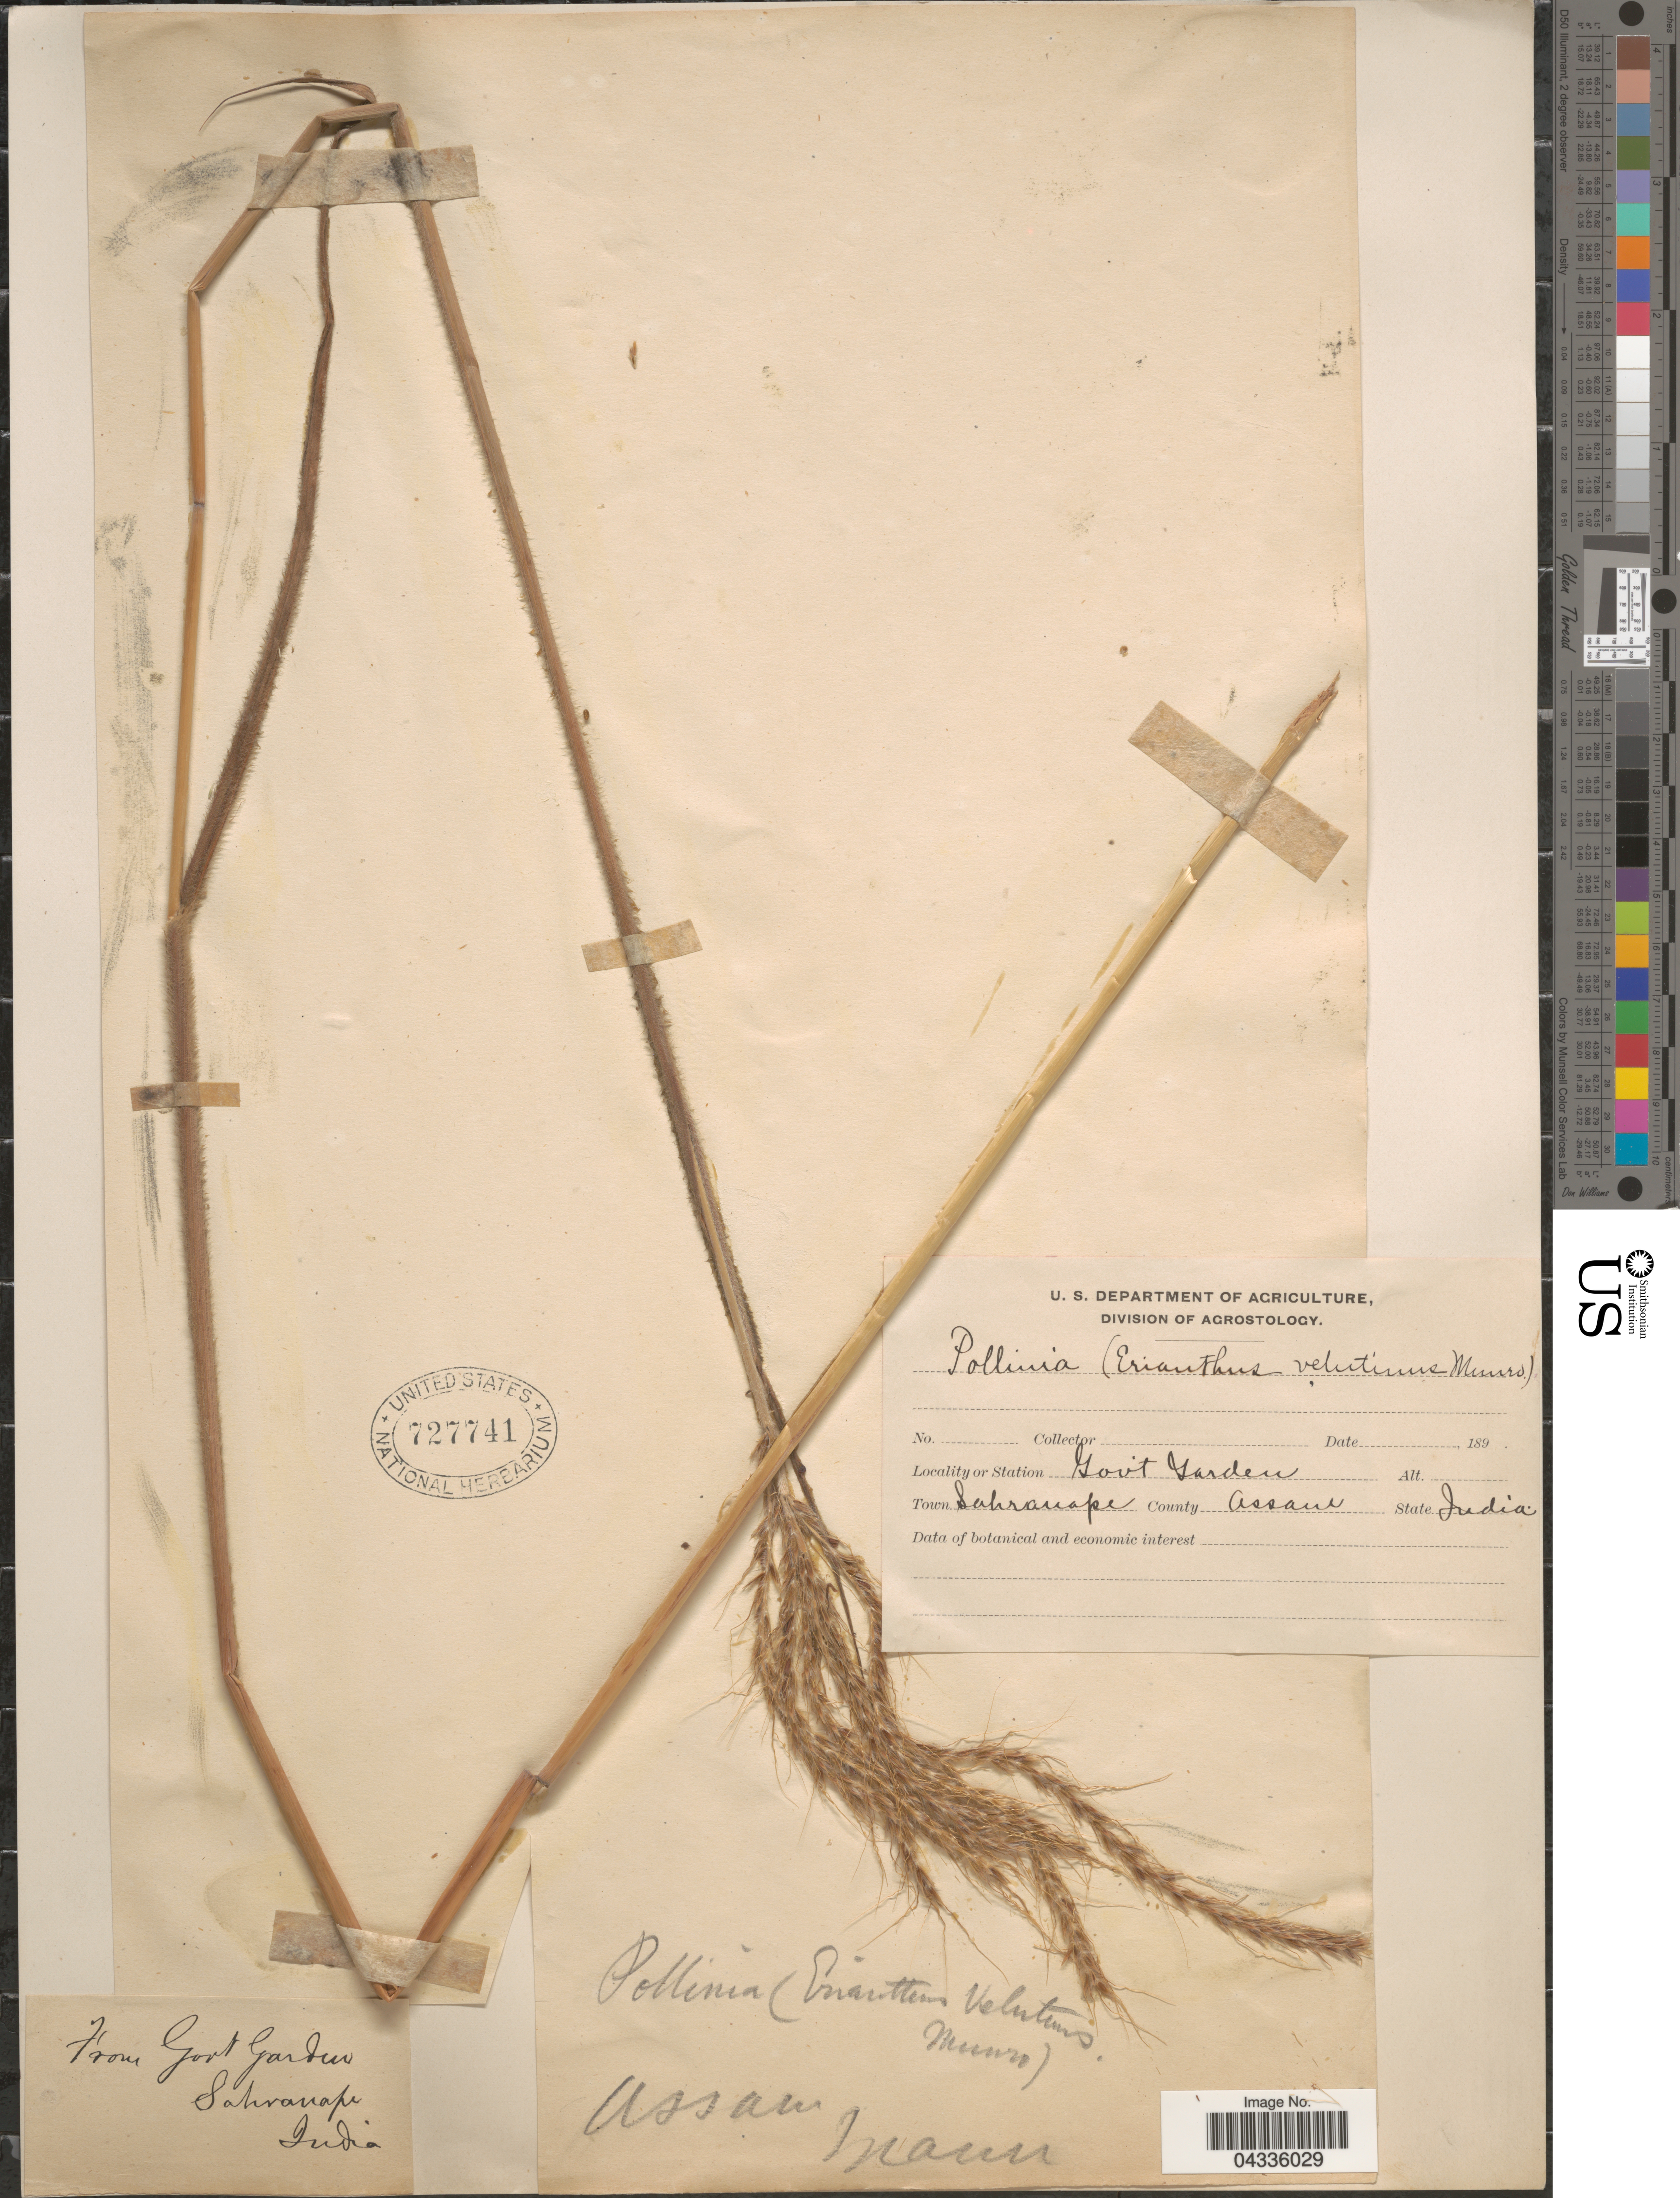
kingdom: Plantae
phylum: Tracheophyta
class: Liliopsida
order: Poales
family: Poaceae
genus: Eulalia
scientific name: Eulalia sp.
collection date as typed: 189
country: India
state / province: Assam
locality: Station Govit Garden. Town Sahranape. County Assam.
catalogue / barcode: US 727741